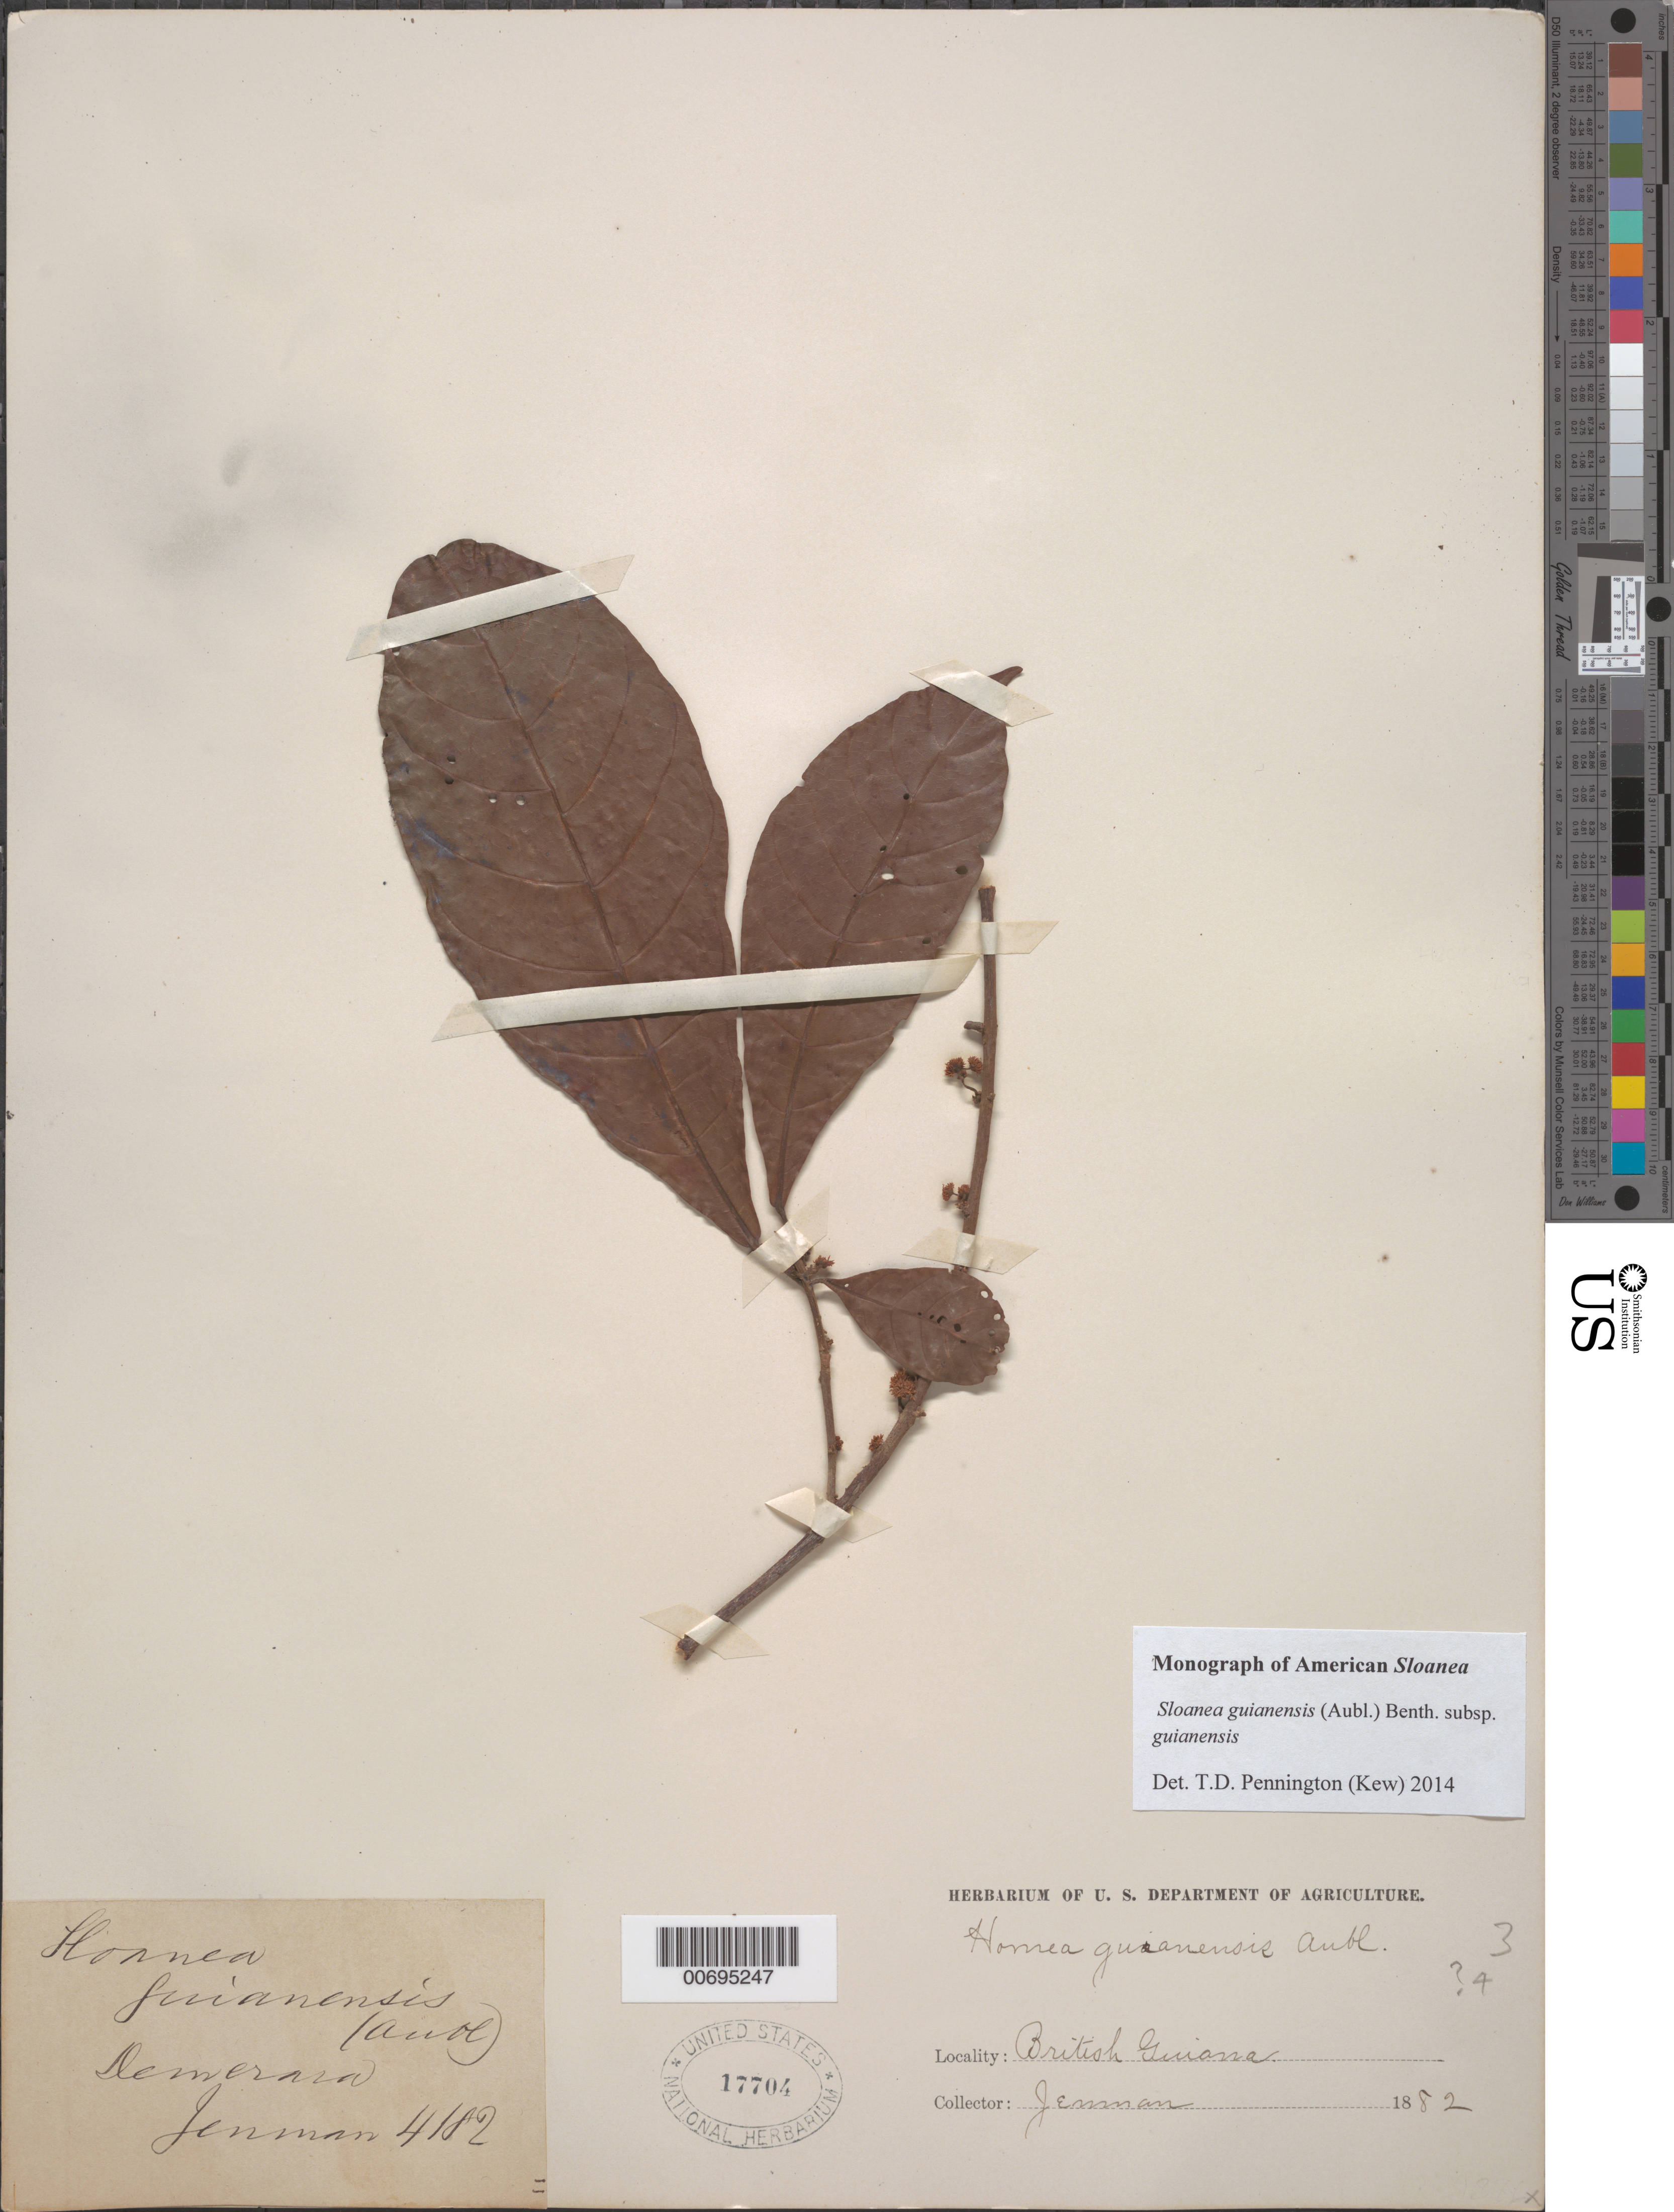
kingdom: Plantae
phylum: Tracheophyta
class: Magnoliopsida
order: Oxalidales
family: Elaeocarpaceae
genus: Sloanea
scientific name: Sloanea guianensis subsp. guianensis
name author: (Aubl.) Benth.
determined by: Pennington, T. D., (K)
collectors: G. S. Jenman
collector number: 4182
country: Guyana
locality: Demerara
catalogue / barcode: US 17704